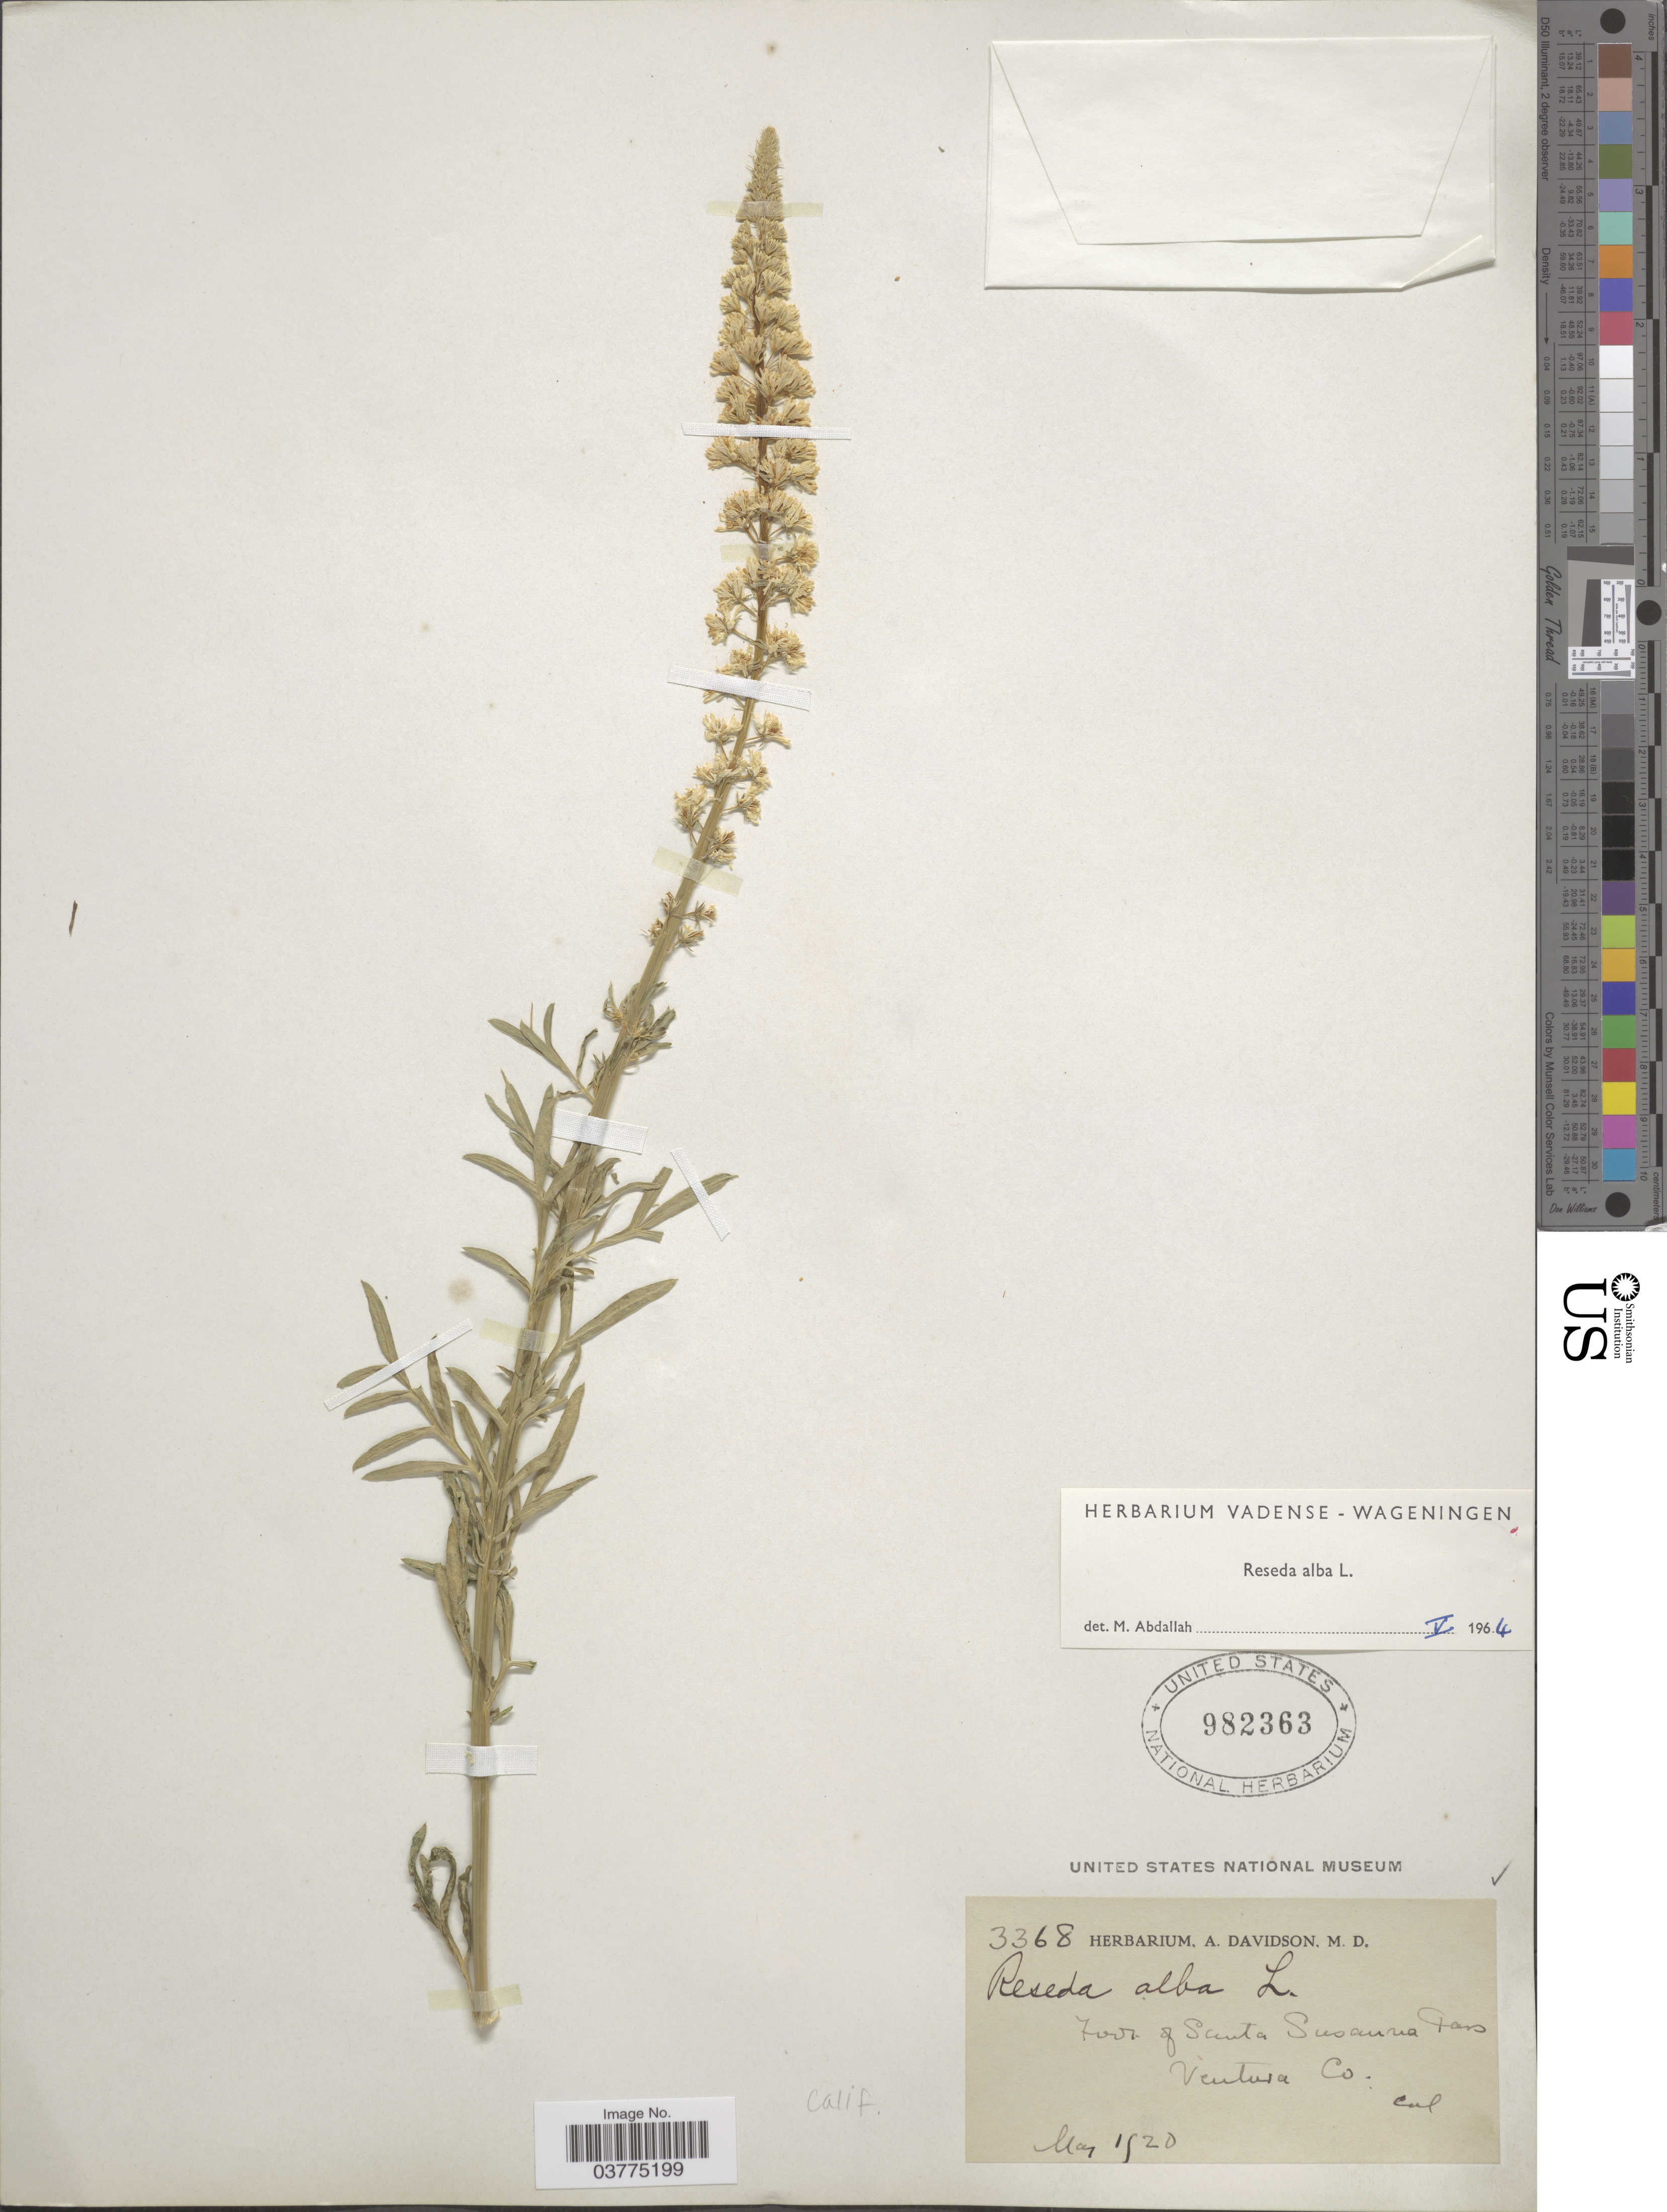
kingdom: Plantae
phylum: Tracheophyta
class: Magnoliopsida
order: Brassicales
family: Resedaceae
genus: Reseda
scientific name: Reseda alba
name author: L.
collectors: ex herb. A. Davidson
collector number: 3368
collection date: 1920-05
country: United States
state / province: California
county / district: Ventura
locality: Foot of Santa Susanna Pass. Ventura Co.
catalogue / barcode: US 982363